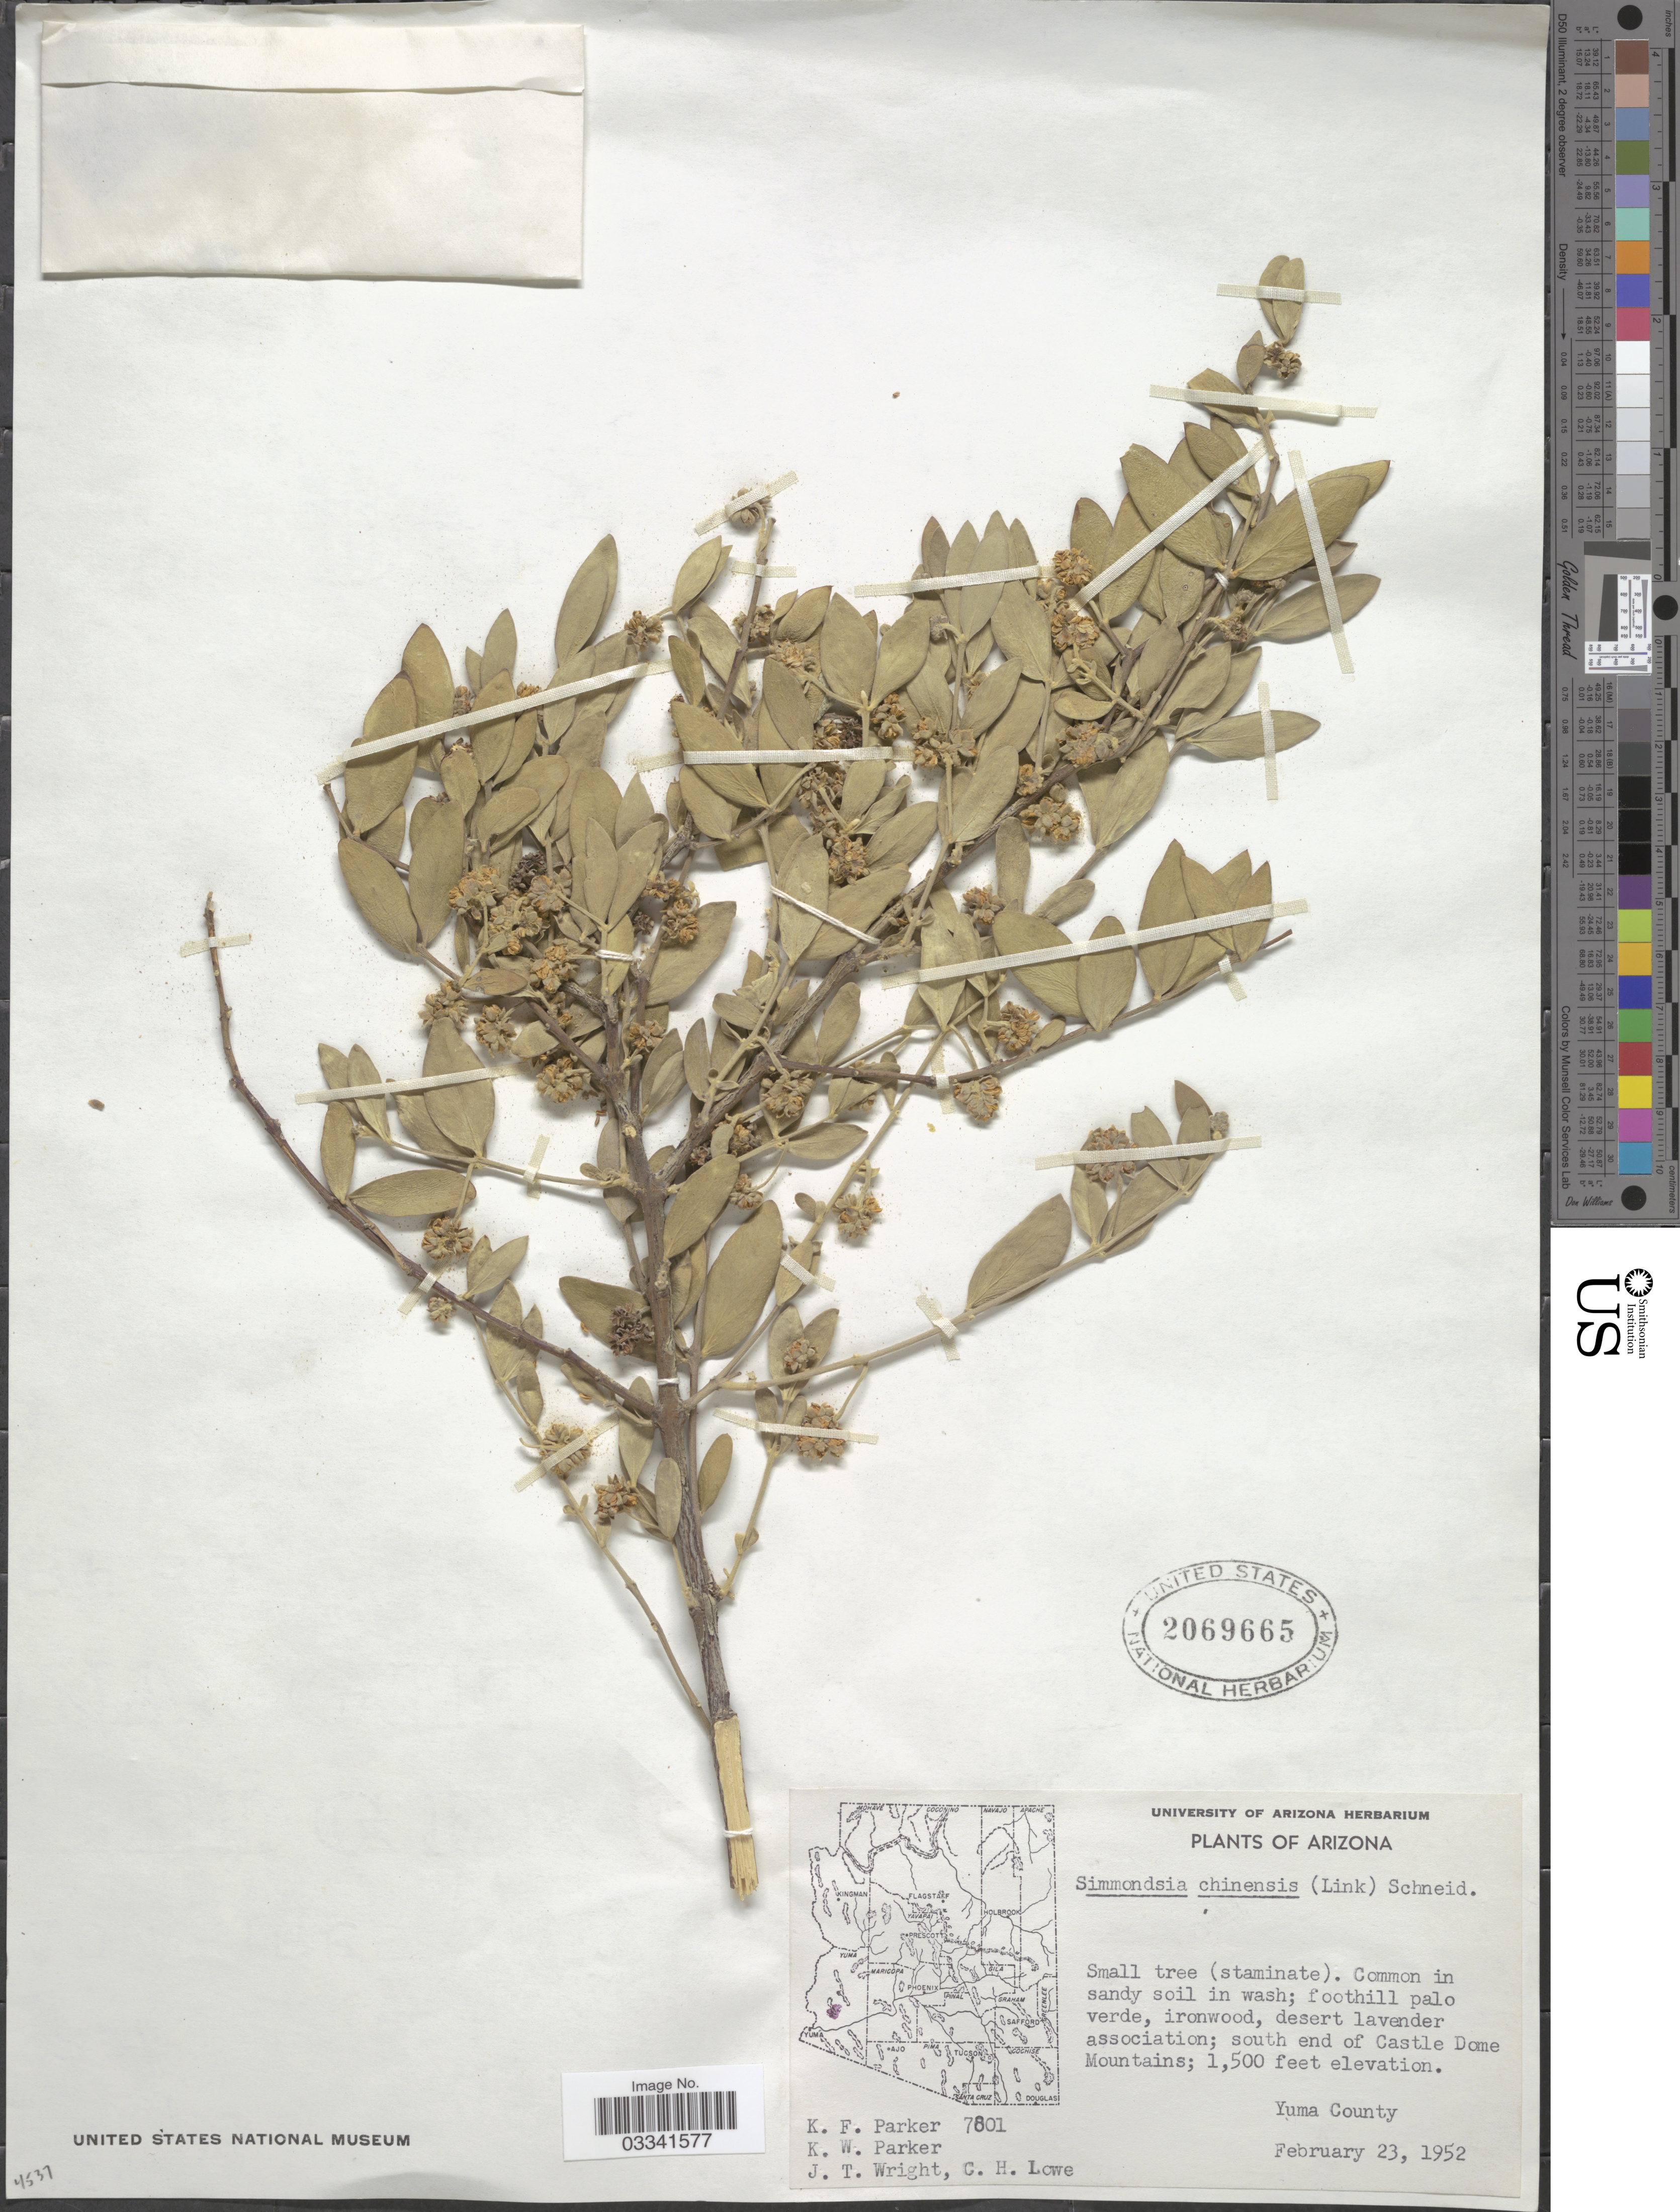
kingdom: Plantae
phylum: Tracheophyta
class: Magnoliopsida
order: Caryophyllales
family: Simmondsiaceae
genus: Simmondsia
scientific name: Simmondsia chinensis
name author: (Link) C.K. Schneid.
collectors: K. F. Parker, K. Parker, J. T. Wright & C. Lowe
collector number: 7801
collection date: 1952-02-23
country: United States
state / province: Arizona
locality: South end of Castle Dome Mountains. Yuma County.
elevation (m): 457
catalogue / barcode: US 2069665